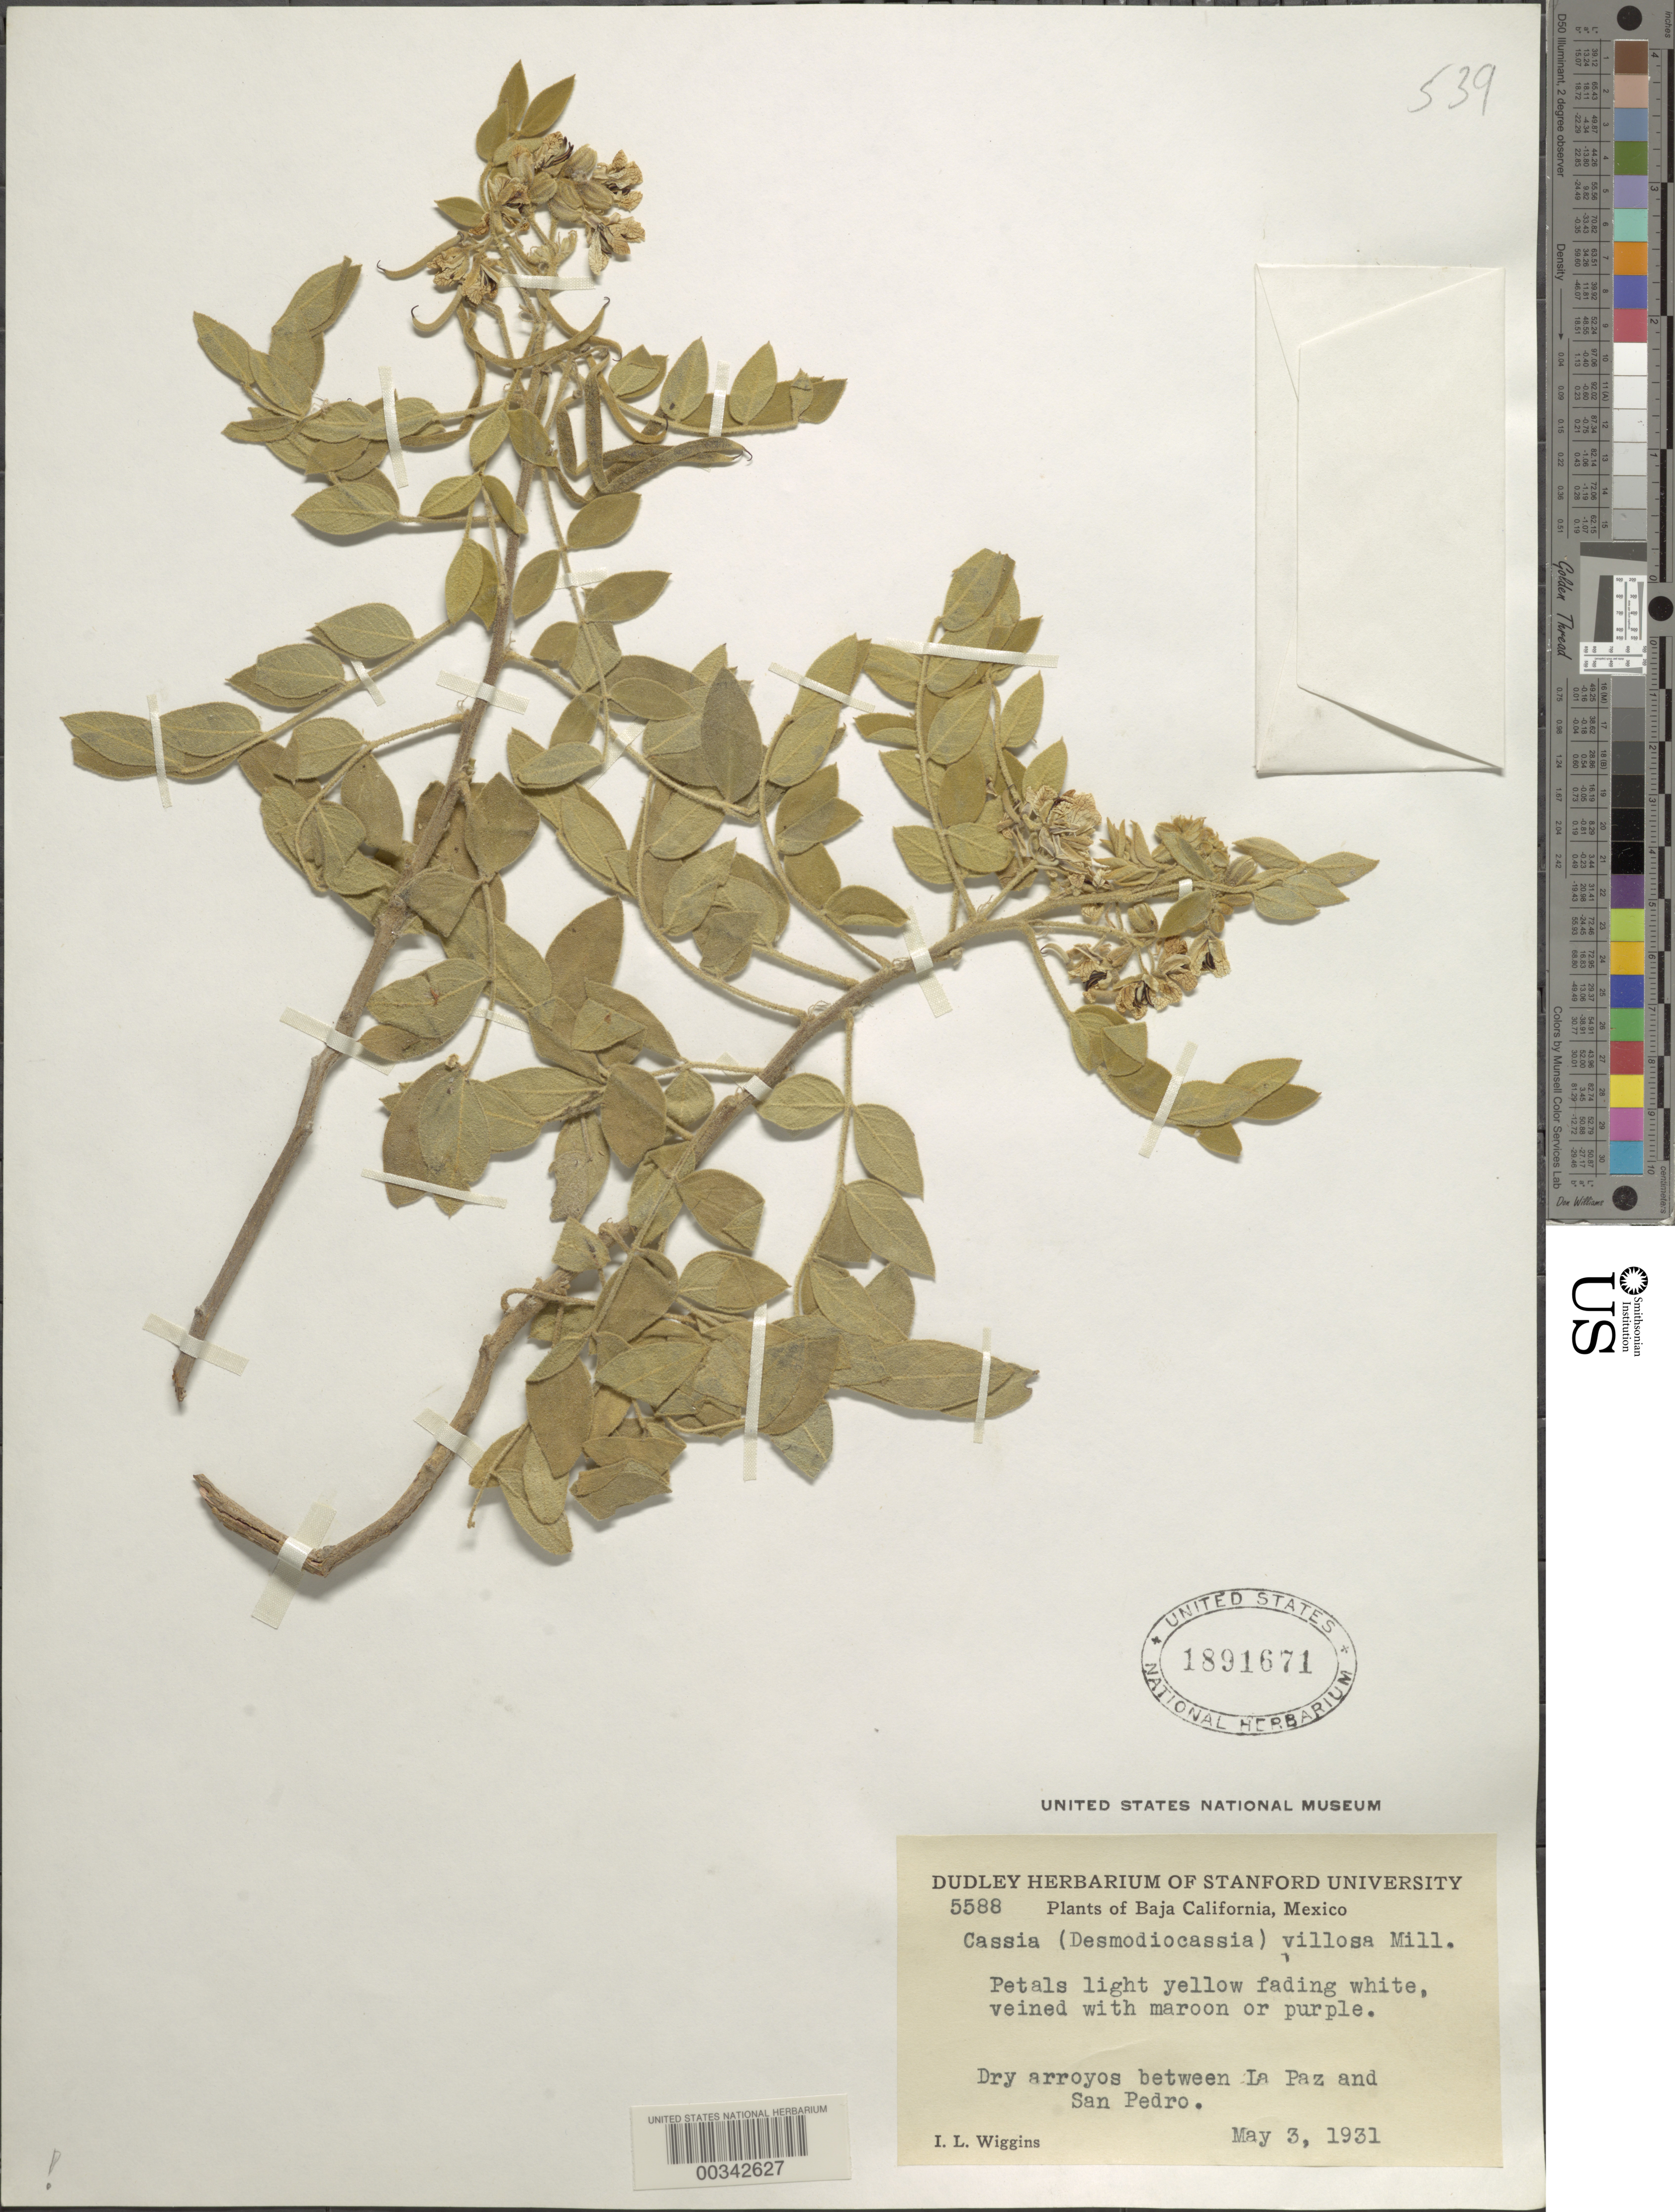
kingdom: Plantae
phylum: Tracheophyta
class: Magnoliopsida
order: Fabales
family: Fabaceae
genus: Senna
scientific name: Senna villosa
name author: (Mill.) H.S. Irwin & Barneby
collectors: I. L. Wiggins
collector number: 5588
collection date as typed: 03 May 1931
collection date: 1931-05-03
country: Mexico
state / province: Baja California Sur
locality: Between La Paz and San Pedro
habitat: Dry arroyos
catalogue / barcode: US 1891671